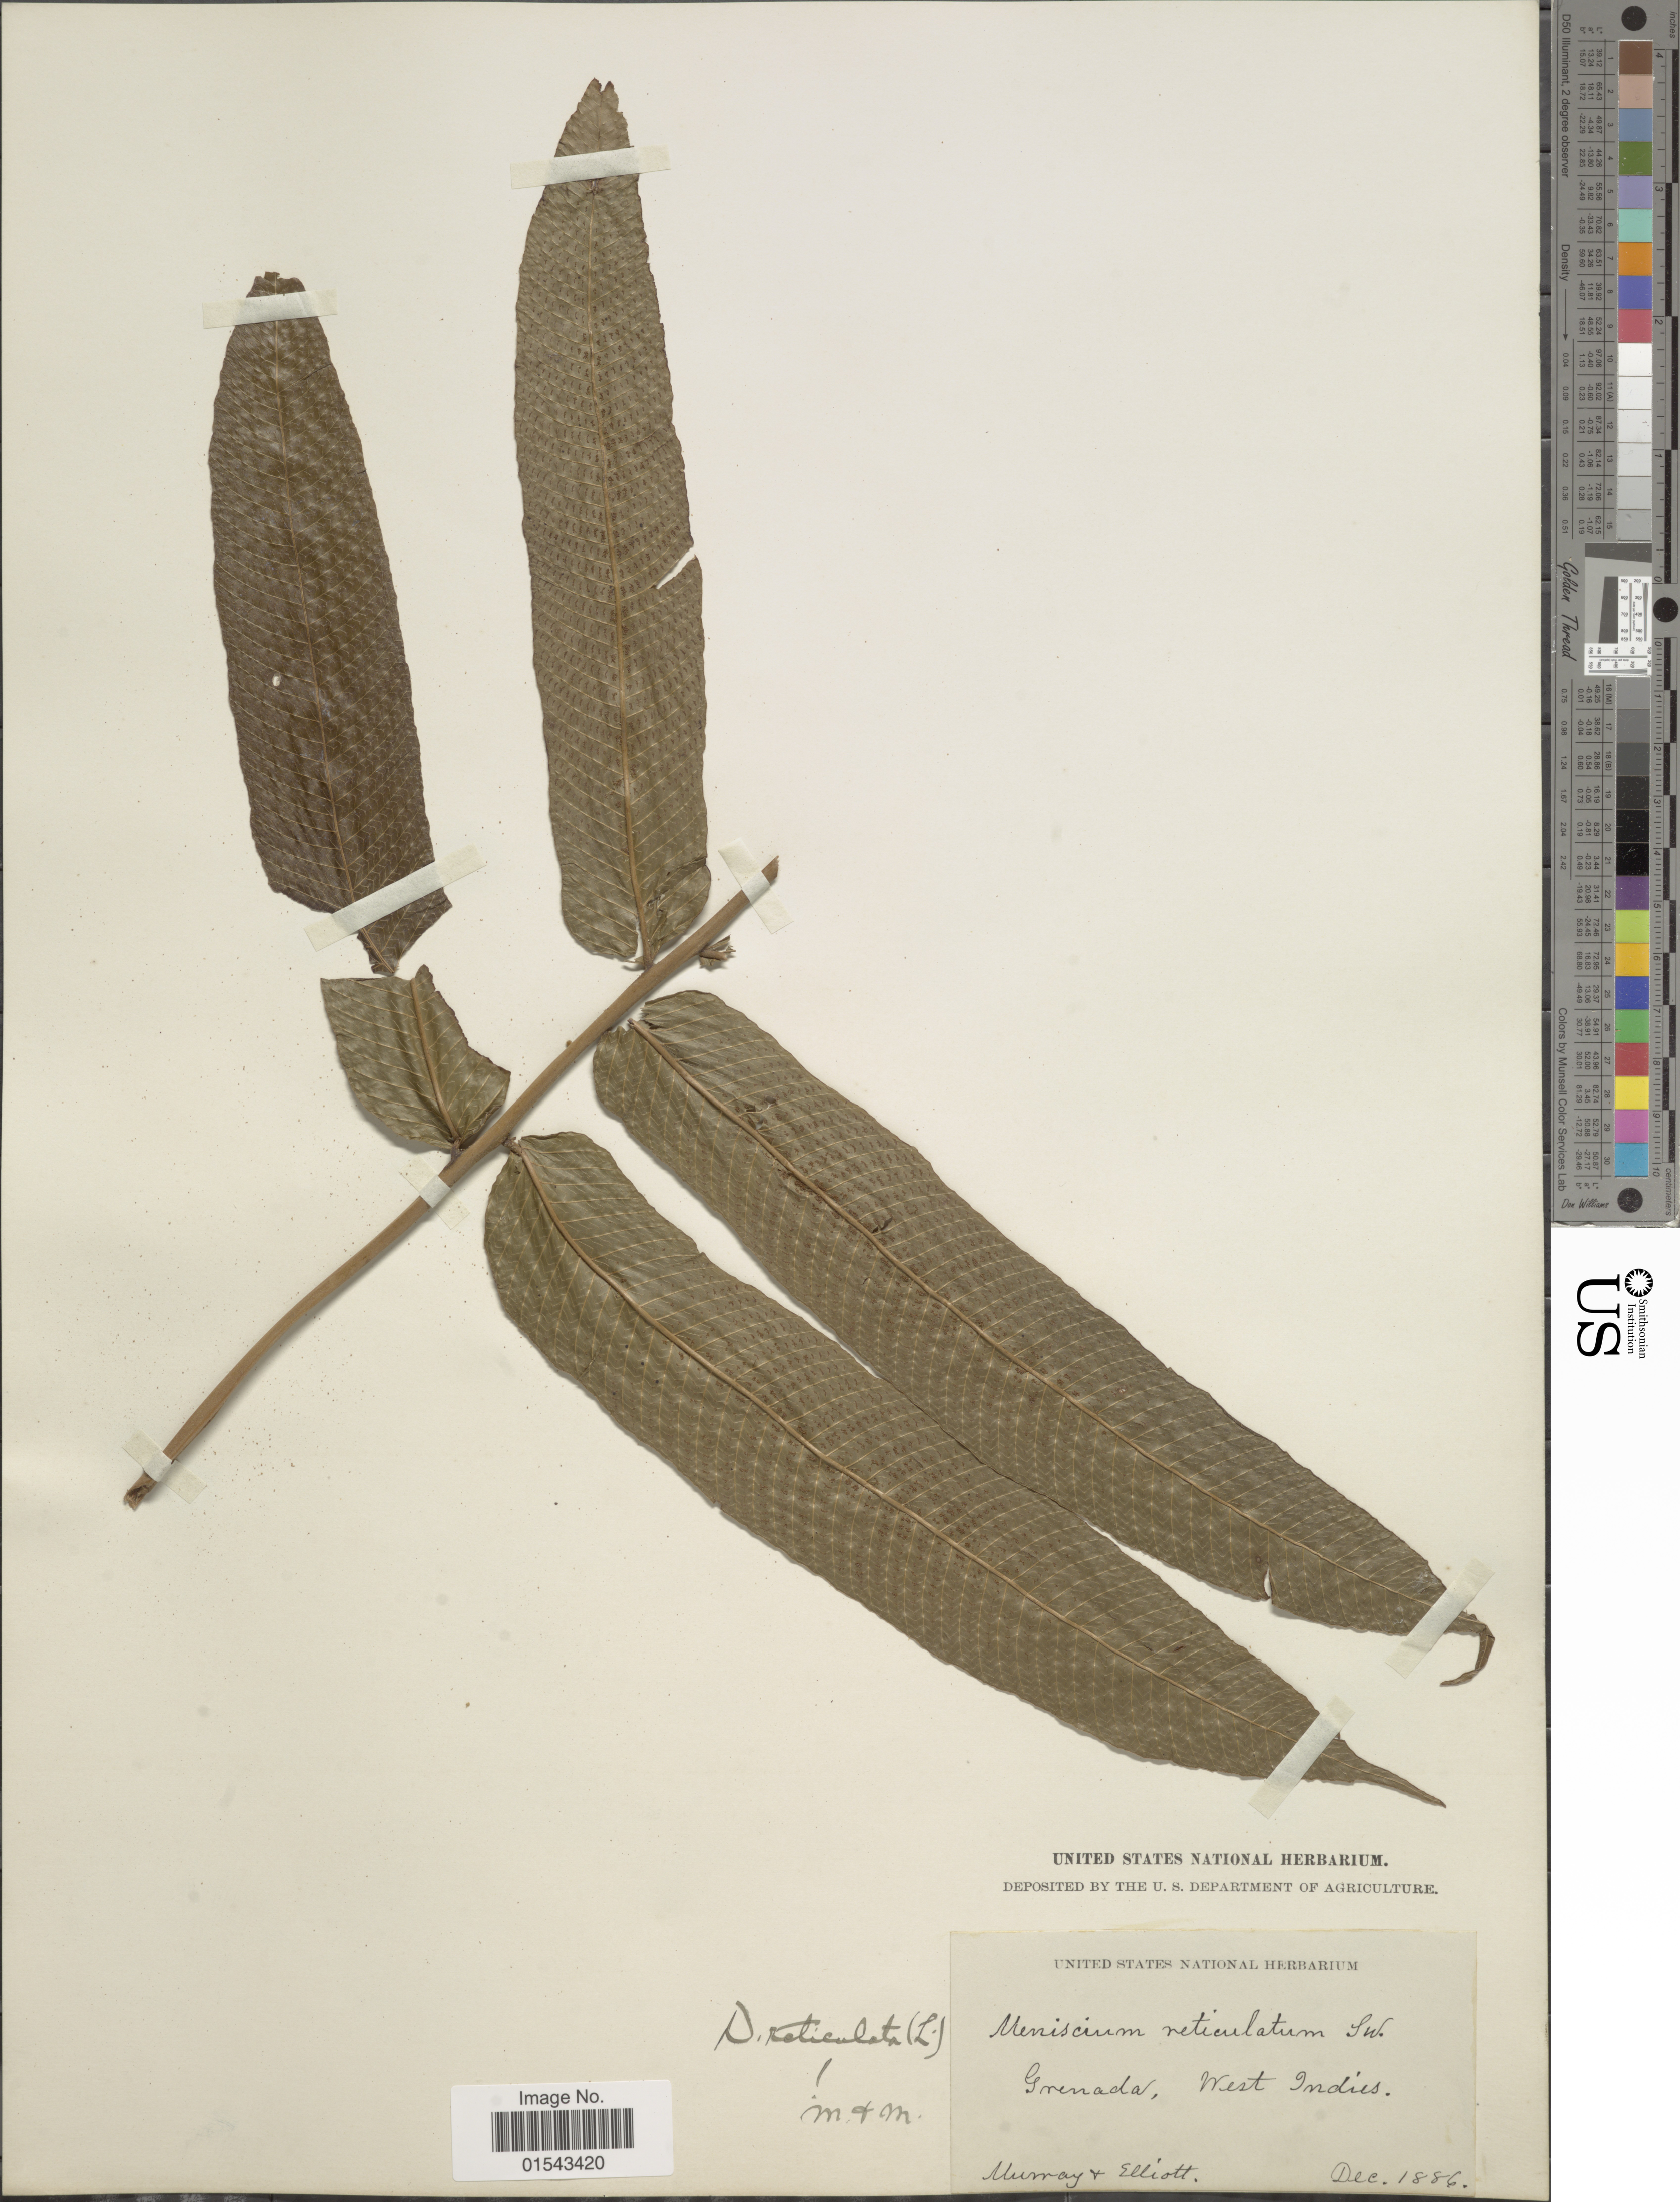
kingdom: Plantae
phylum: Tracheophyta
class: Polypodiopsida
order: Polypodiales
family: Thelypteridaceae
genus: Meniscium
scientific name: Meniscium reticulatum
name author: (L.) Sw.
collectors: Murray, -- & Elliott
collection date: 1886-12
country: Grenada